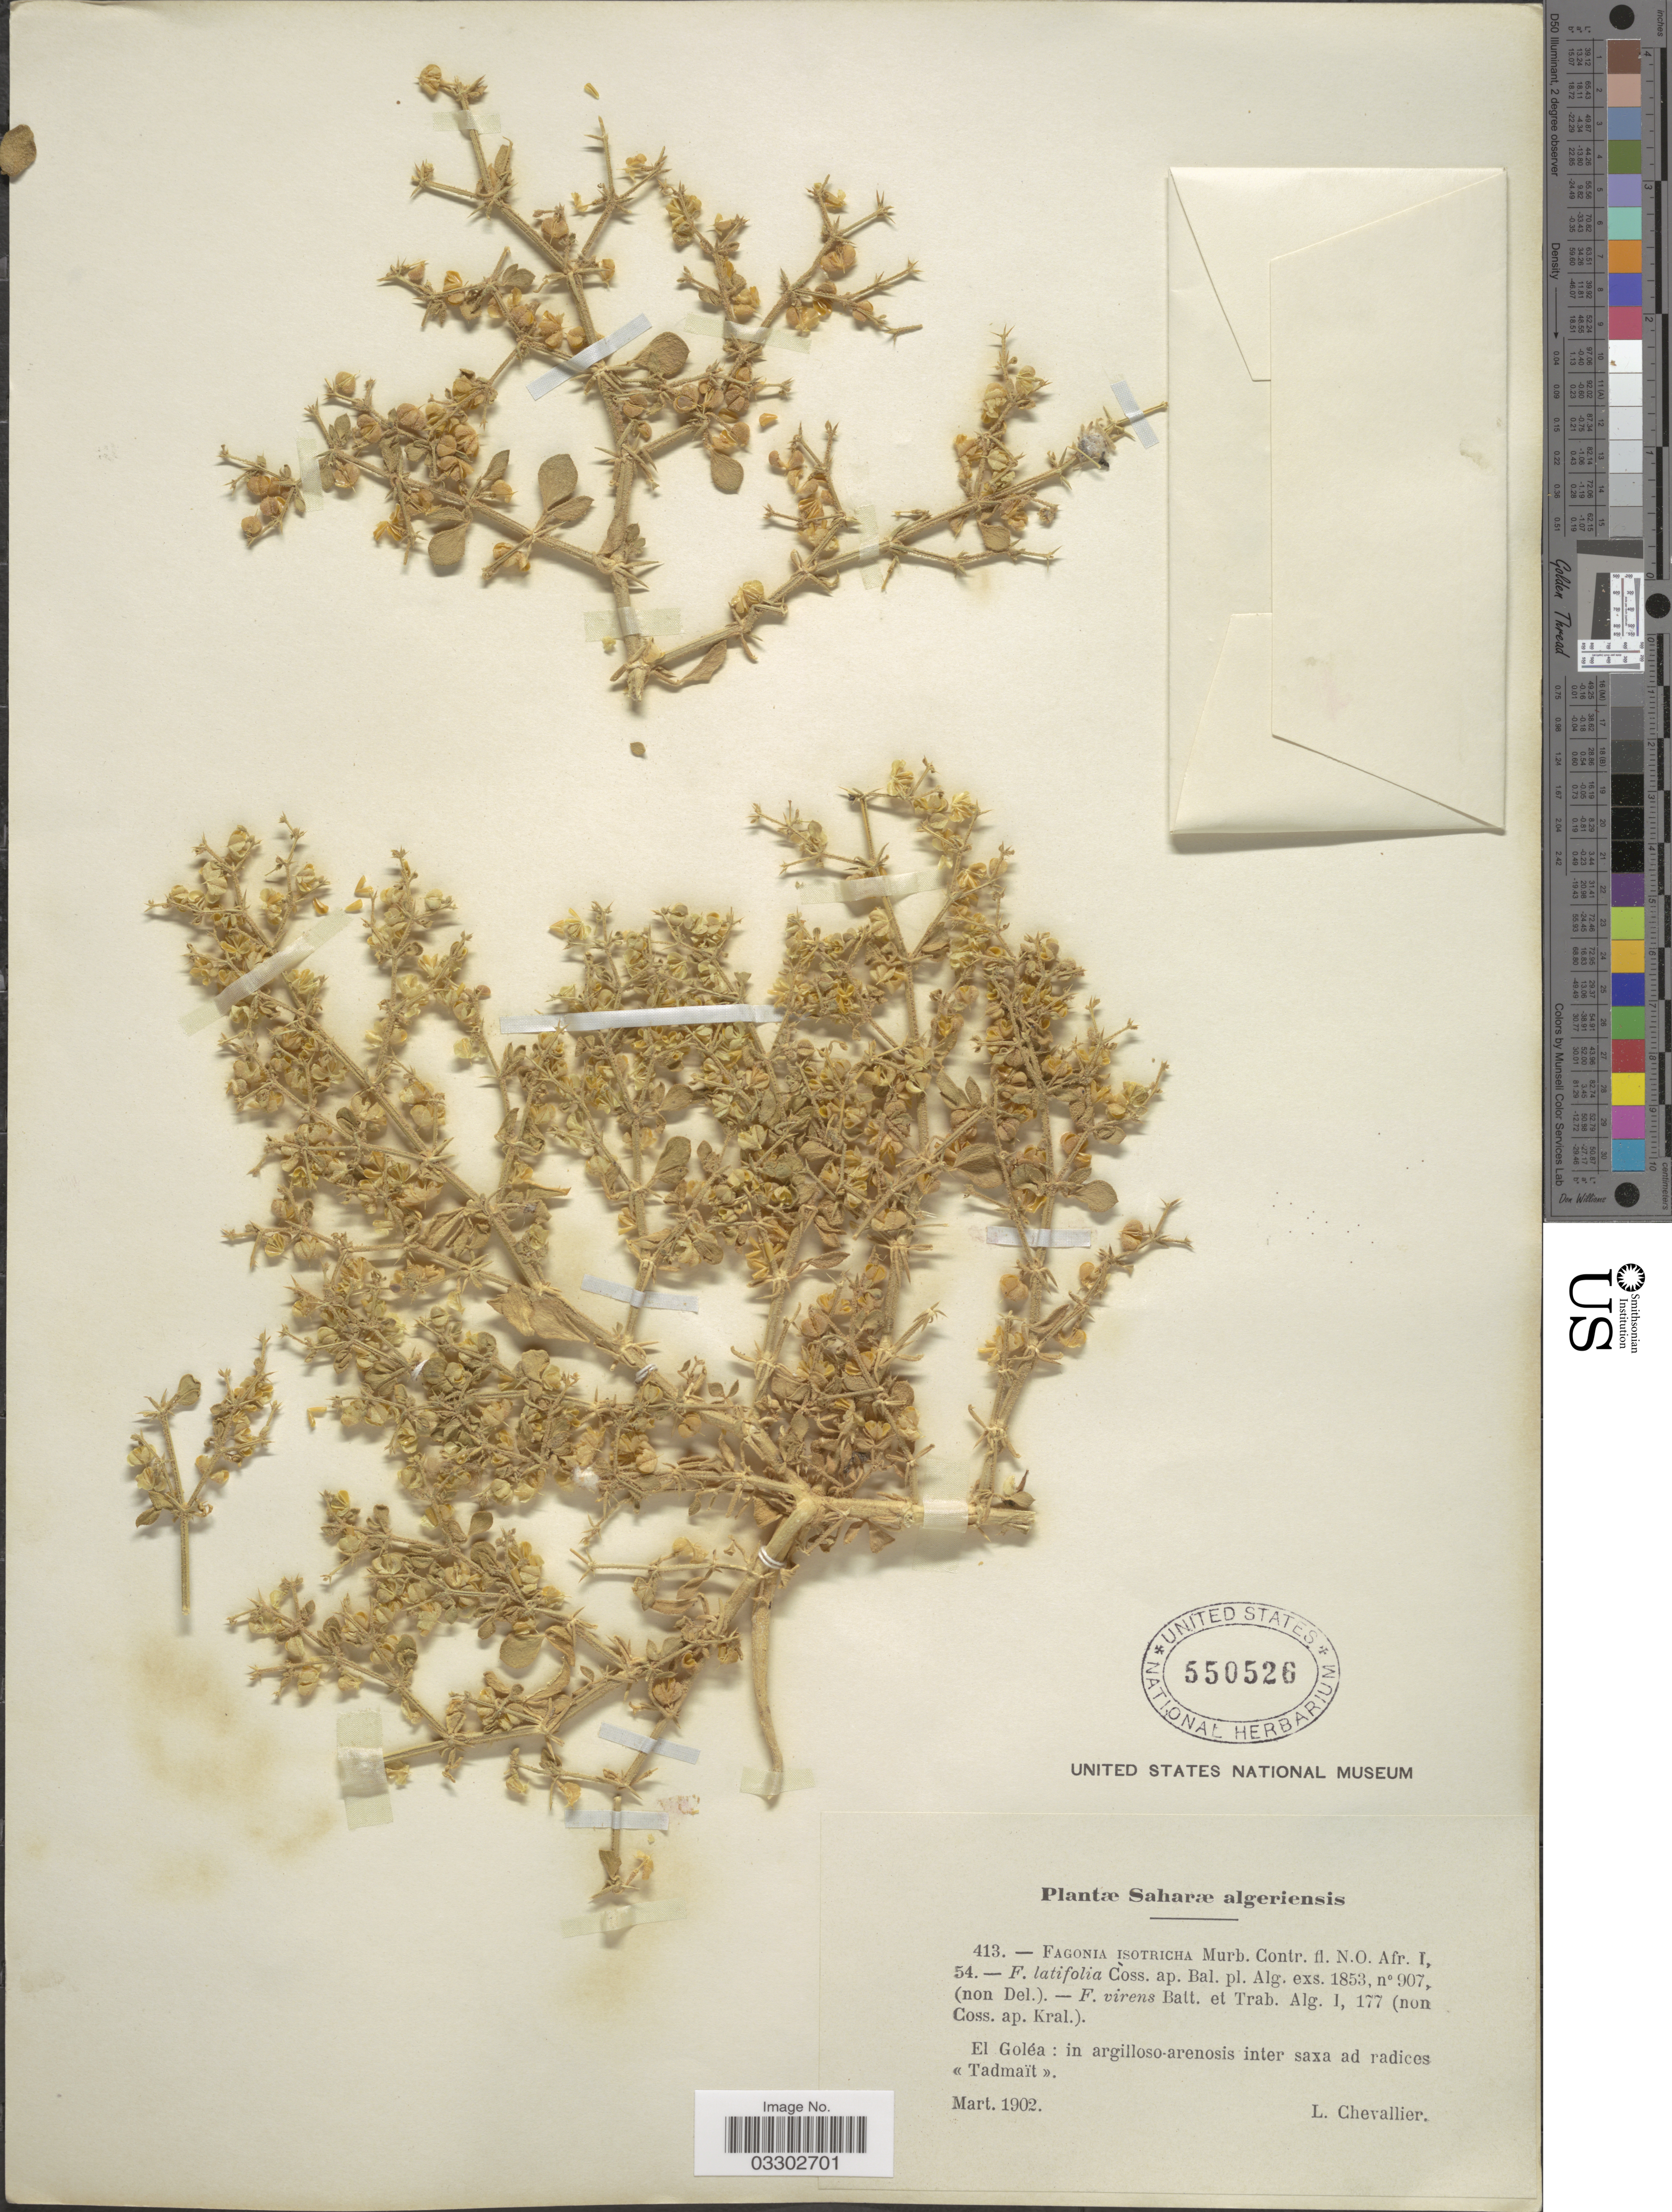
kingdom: Plantae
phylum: Tracheophyta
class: Magnoliopsida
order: Zygophyllales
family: Zygophyllaceae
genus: Fagonia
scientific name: Fagonia isotricha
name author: Murb.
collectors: L. Chevallier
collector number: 413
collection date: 1902-03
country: Algeria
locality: Saharæ algeriensis. El-Goléa. « Tadmaït ».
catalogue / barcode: US 550526